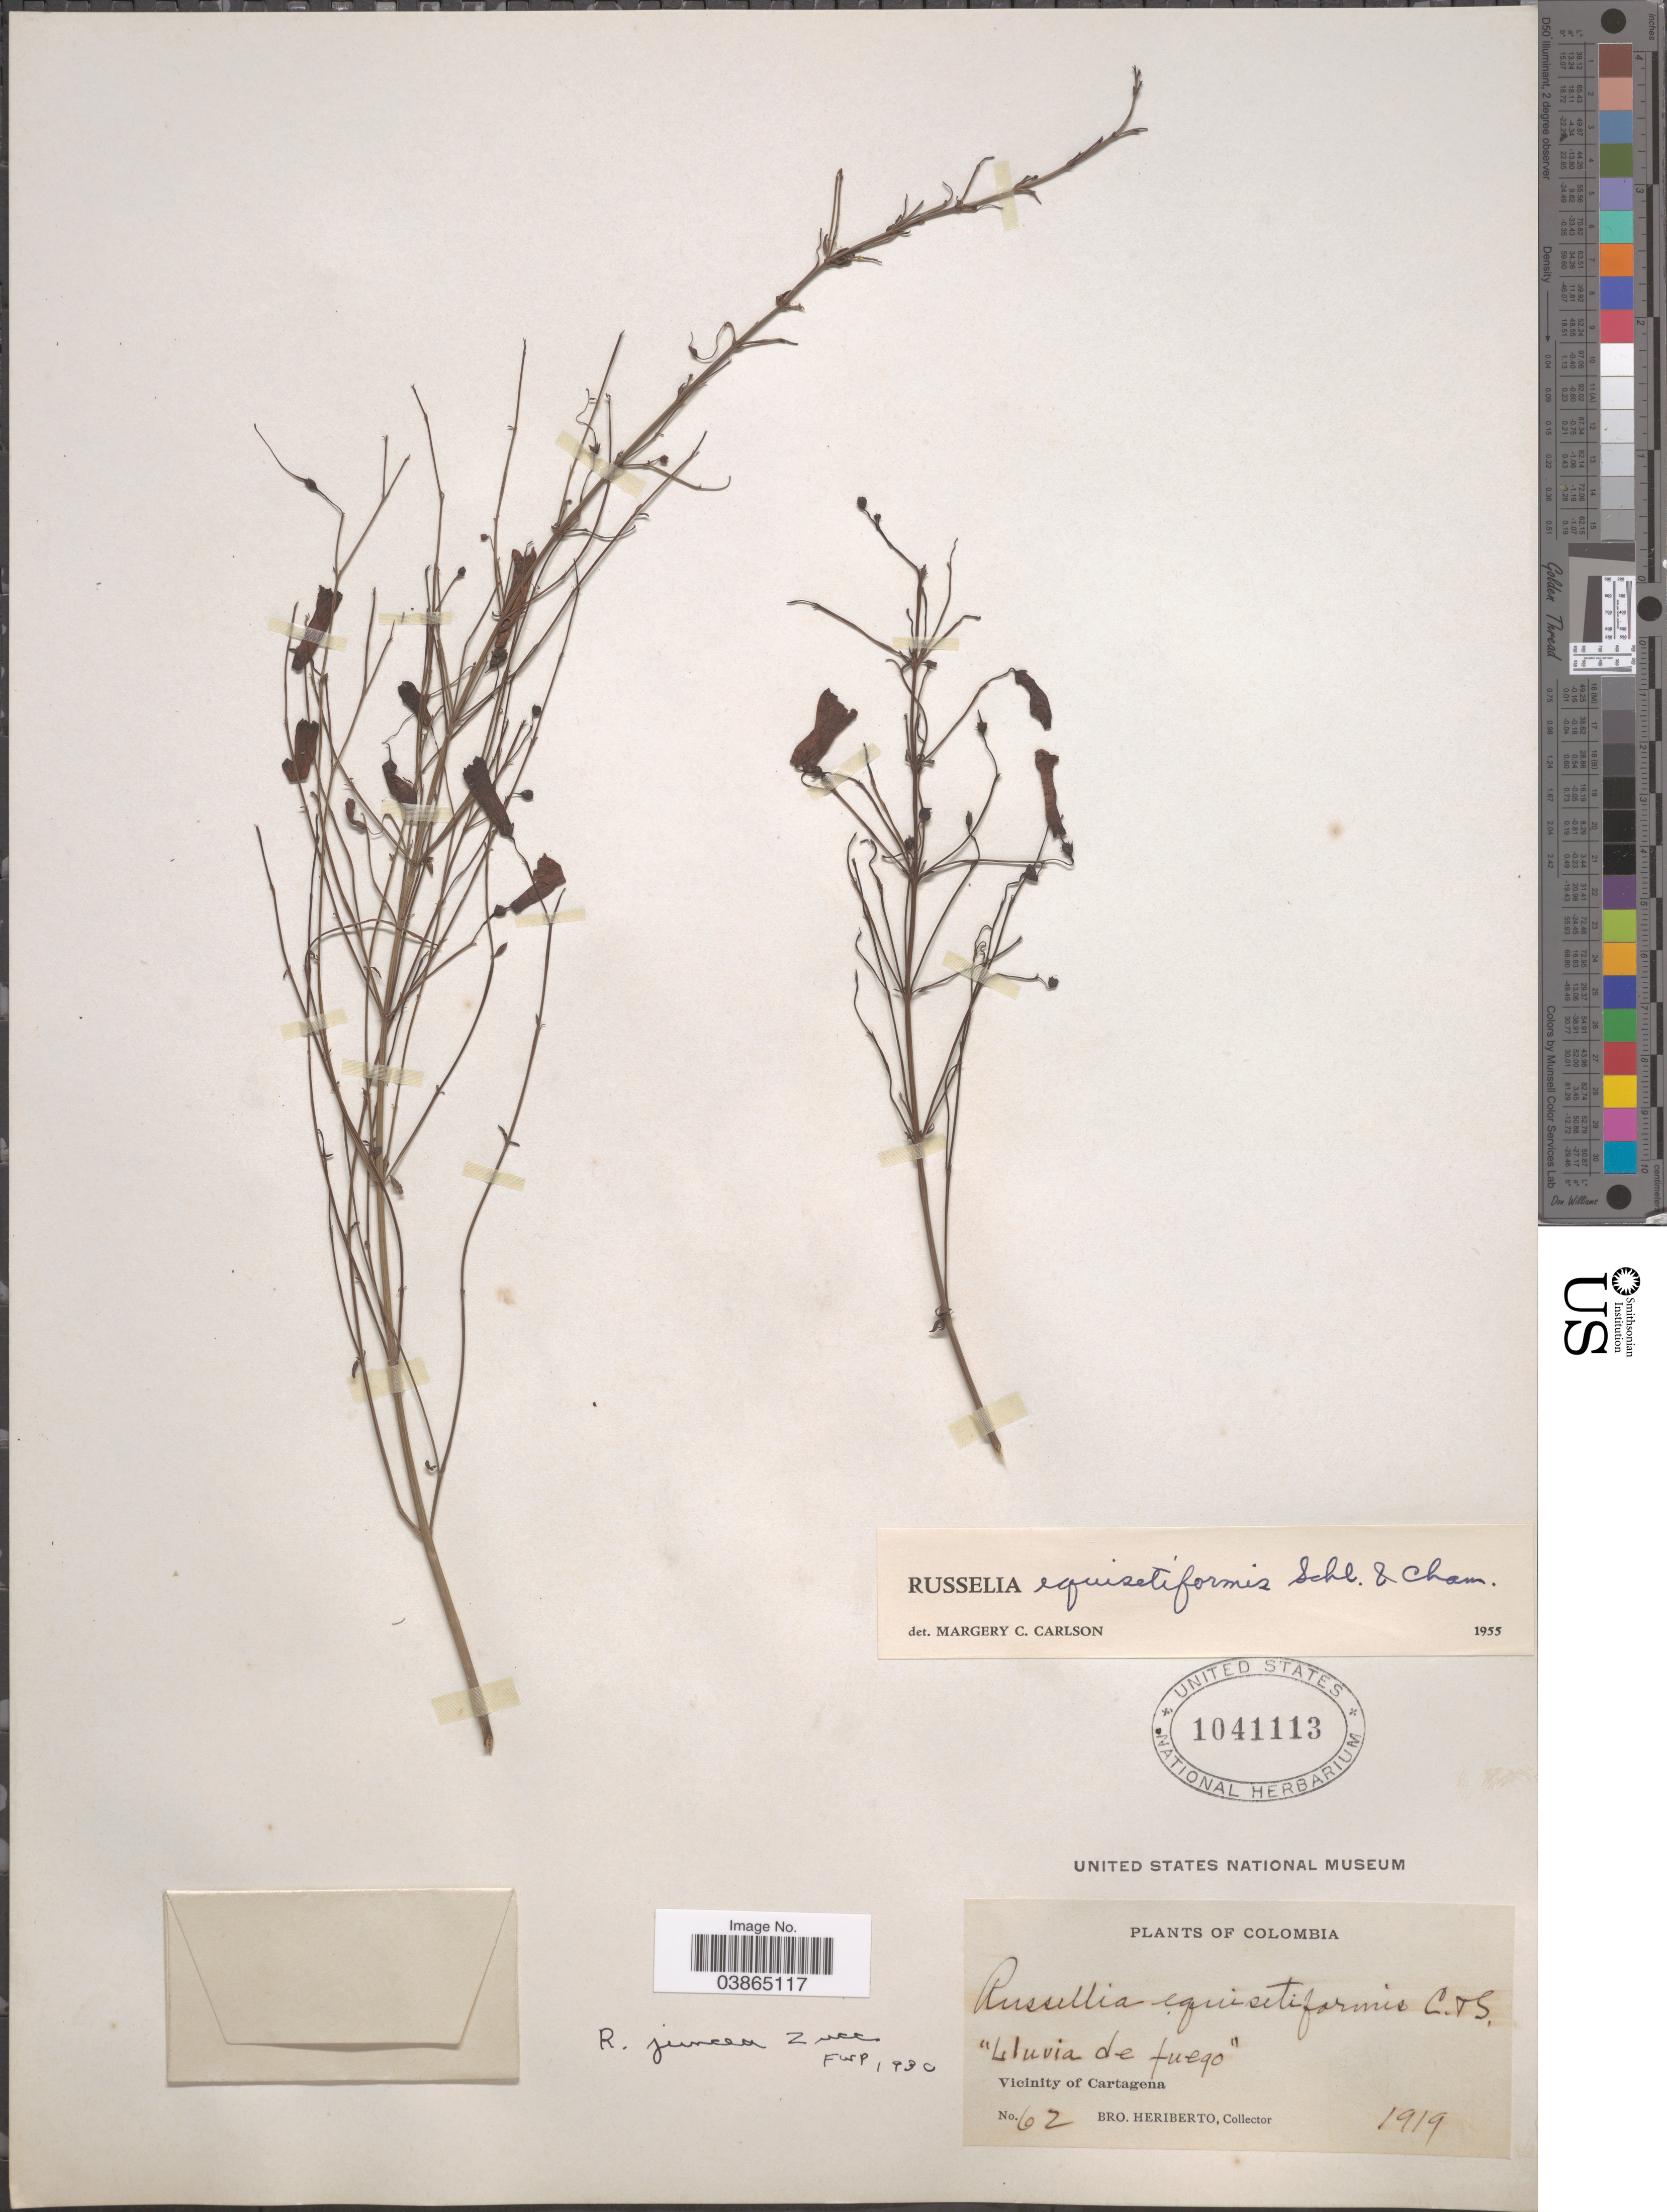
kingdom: Plantae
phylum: Tracheophyta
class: Magnoliopsida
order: Lamiales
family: Plantaginaceae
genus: Russelia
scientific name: Russelia juncea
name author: Zucc.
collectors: B. Heriberto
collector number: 62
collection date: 1919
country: Colombia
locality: Vicinity of Cartagena.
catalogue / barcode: US 1041113